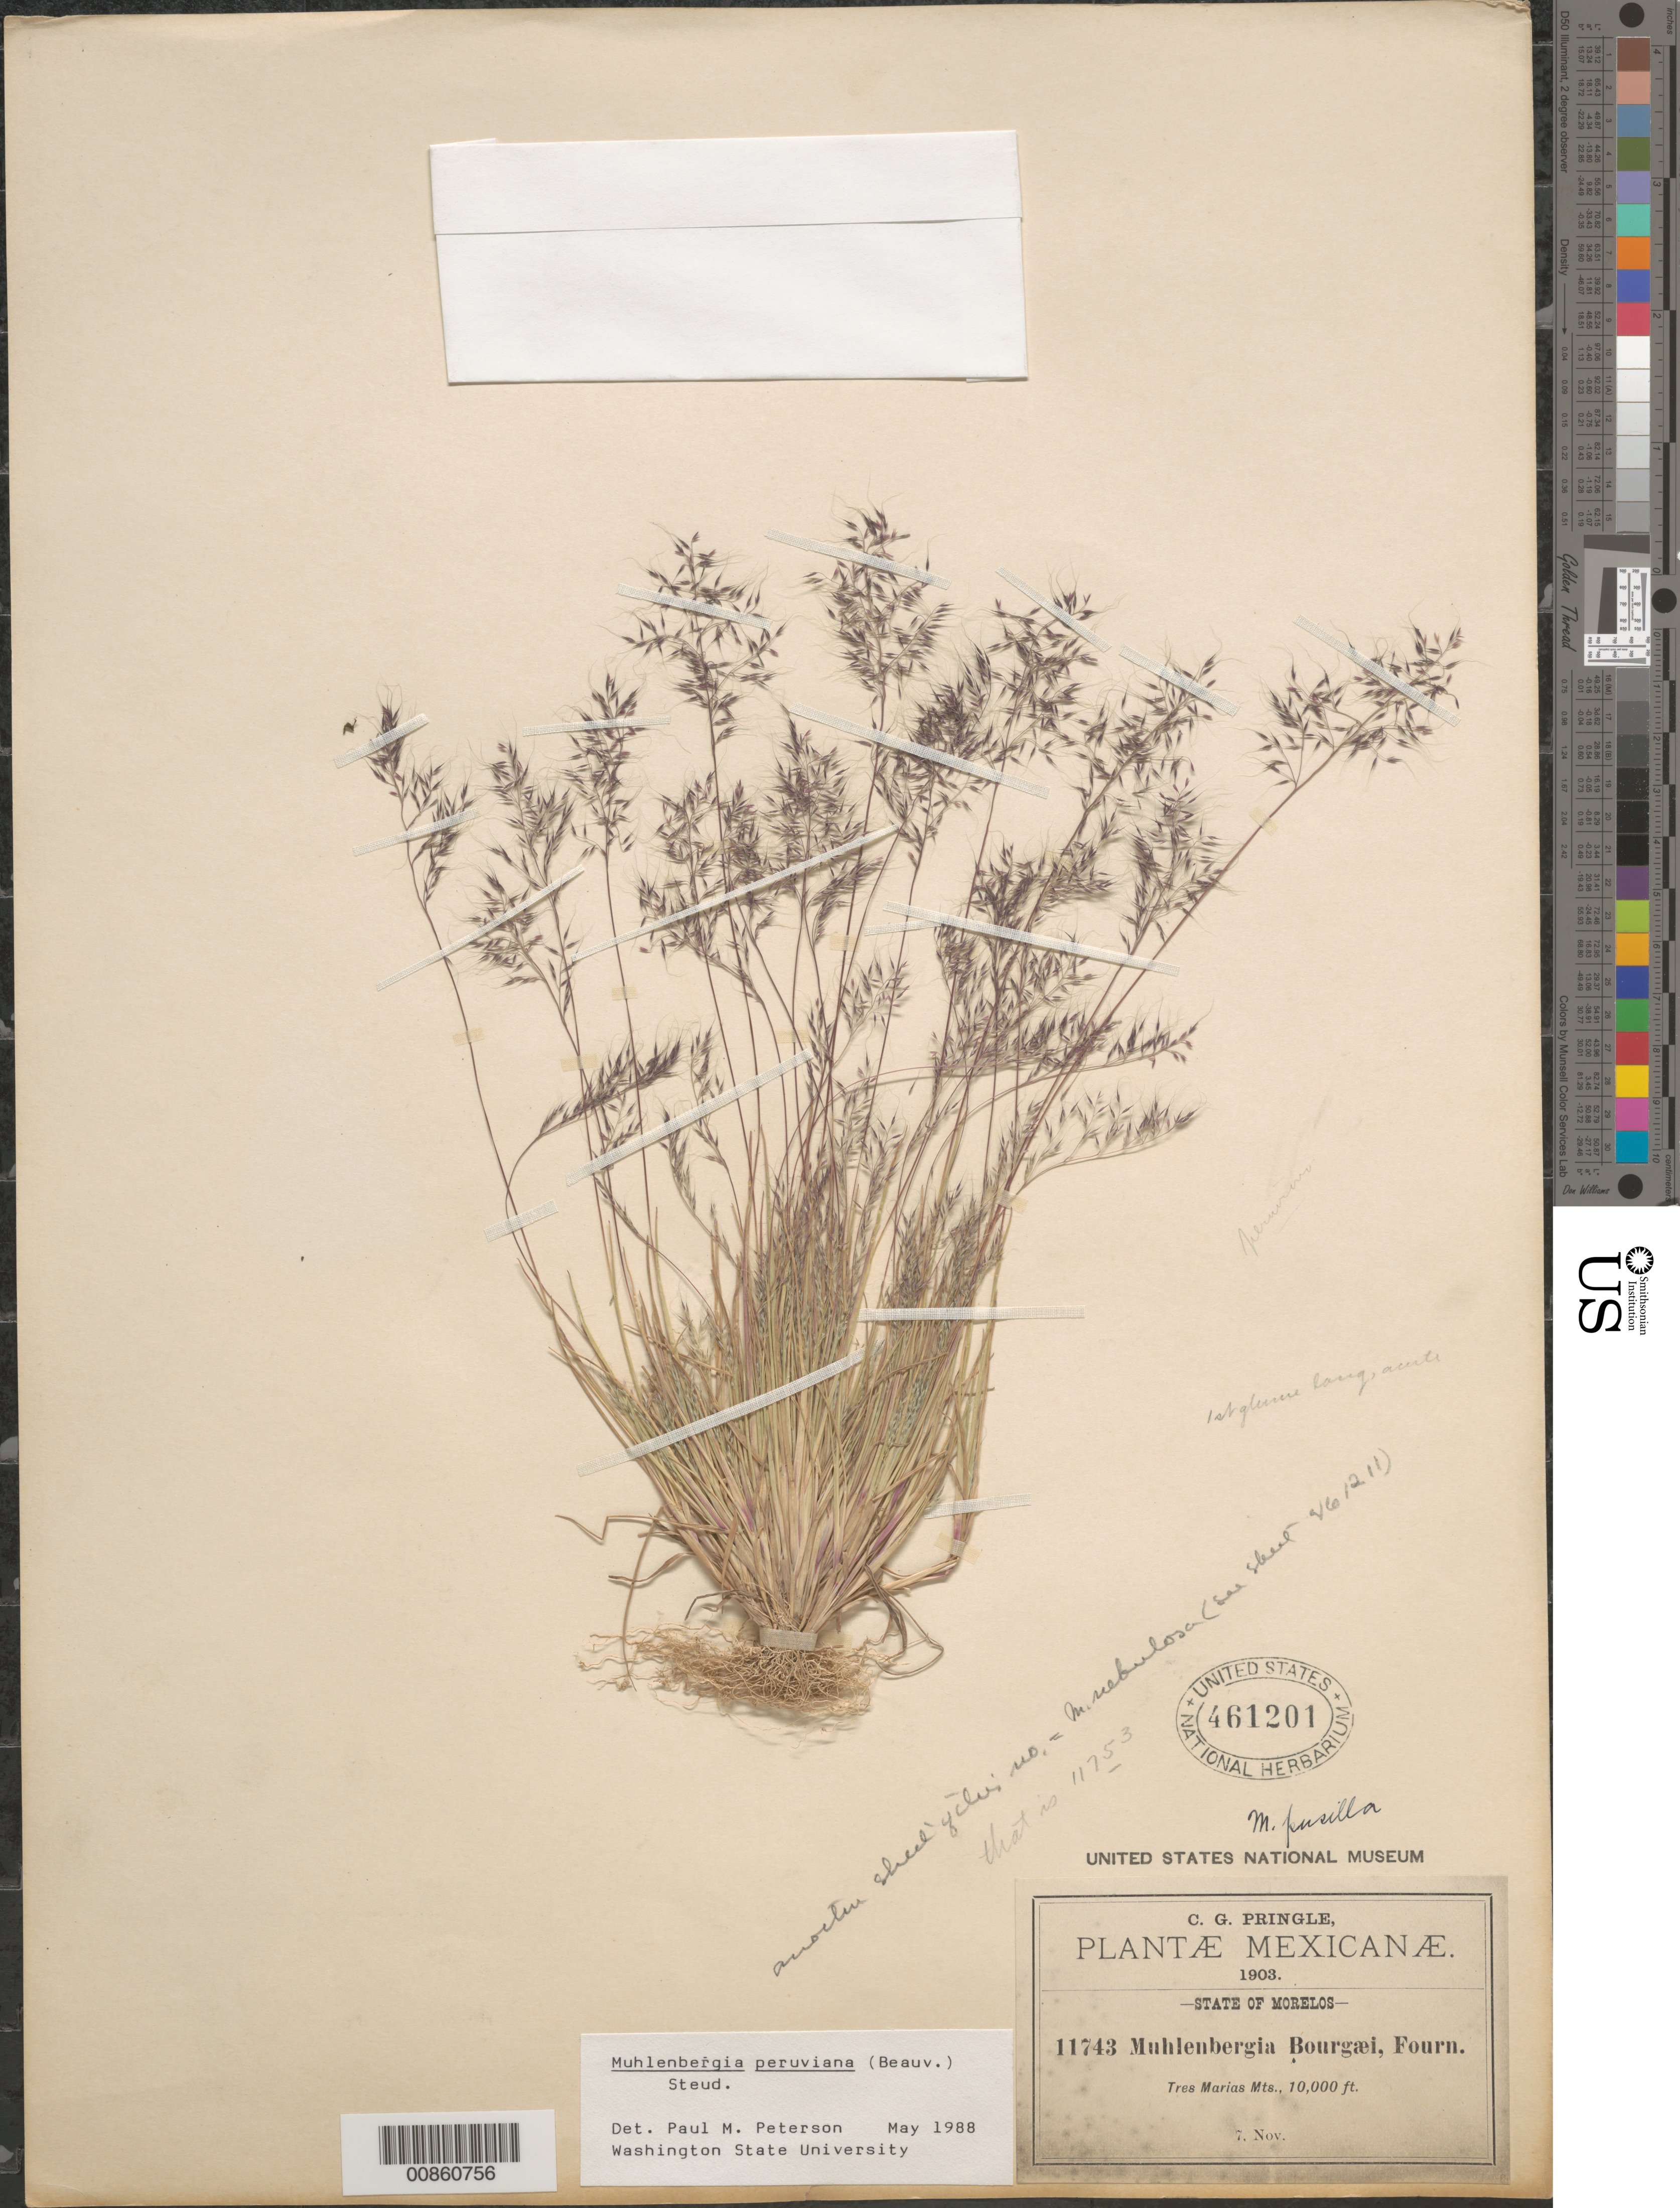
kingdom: Plantae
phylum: Tracheophyta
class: Liliopsida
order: Poales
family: Poaceae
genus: Muhlenbergia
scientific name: Muhlenbergia peruviana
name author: (P. Beauv.) Steud.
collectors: C. G. Pringle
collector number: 11743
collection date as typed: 07 Nov 1903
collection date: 1903-11-07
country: Mexico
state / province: Morelos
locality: Tres Marias Mts., Morelos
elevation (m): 3048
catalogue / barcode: US 461201